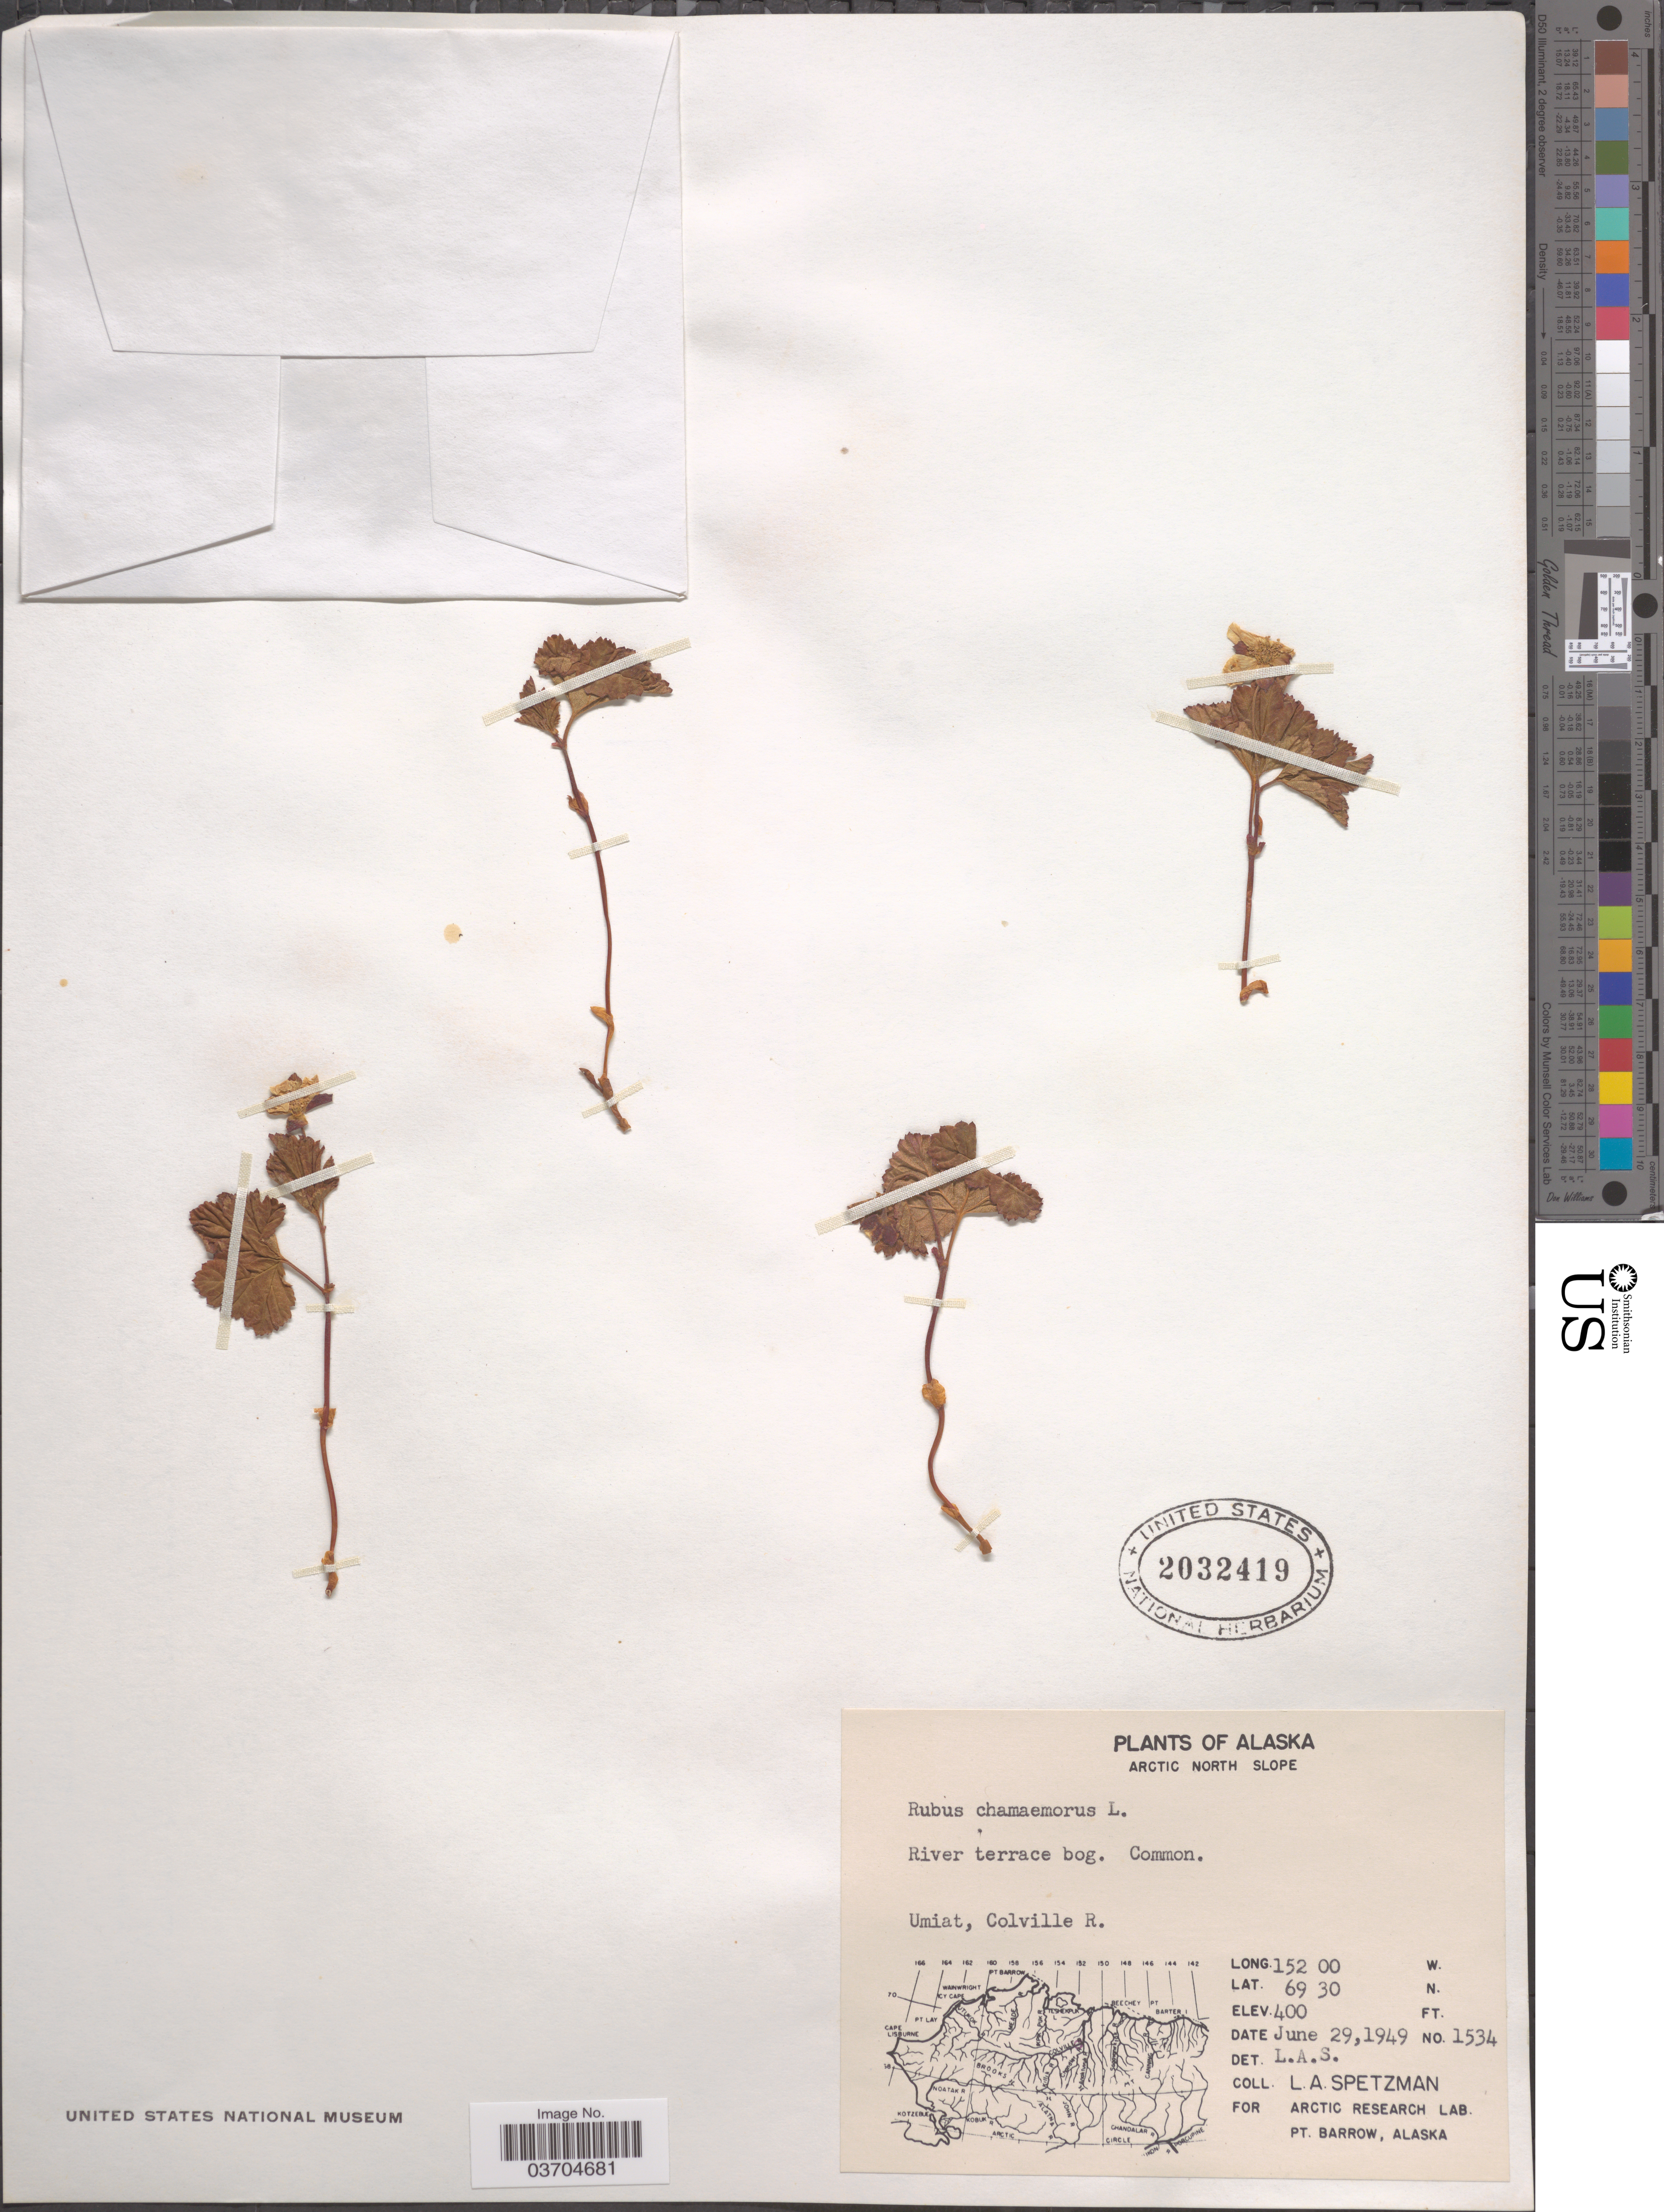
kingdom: Plantae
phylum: Tracheophyta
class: Magnoliopsida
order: Rosales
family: Rosaceae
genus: Rubus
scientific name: Rubus chamaemorus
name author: L.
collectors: L. Spetzman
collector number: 1534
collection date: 1949-06-29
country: United States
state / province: Alaska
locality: Arctic North Slope. Umiat, Colville R.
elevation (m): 122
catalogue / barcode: US 2032419